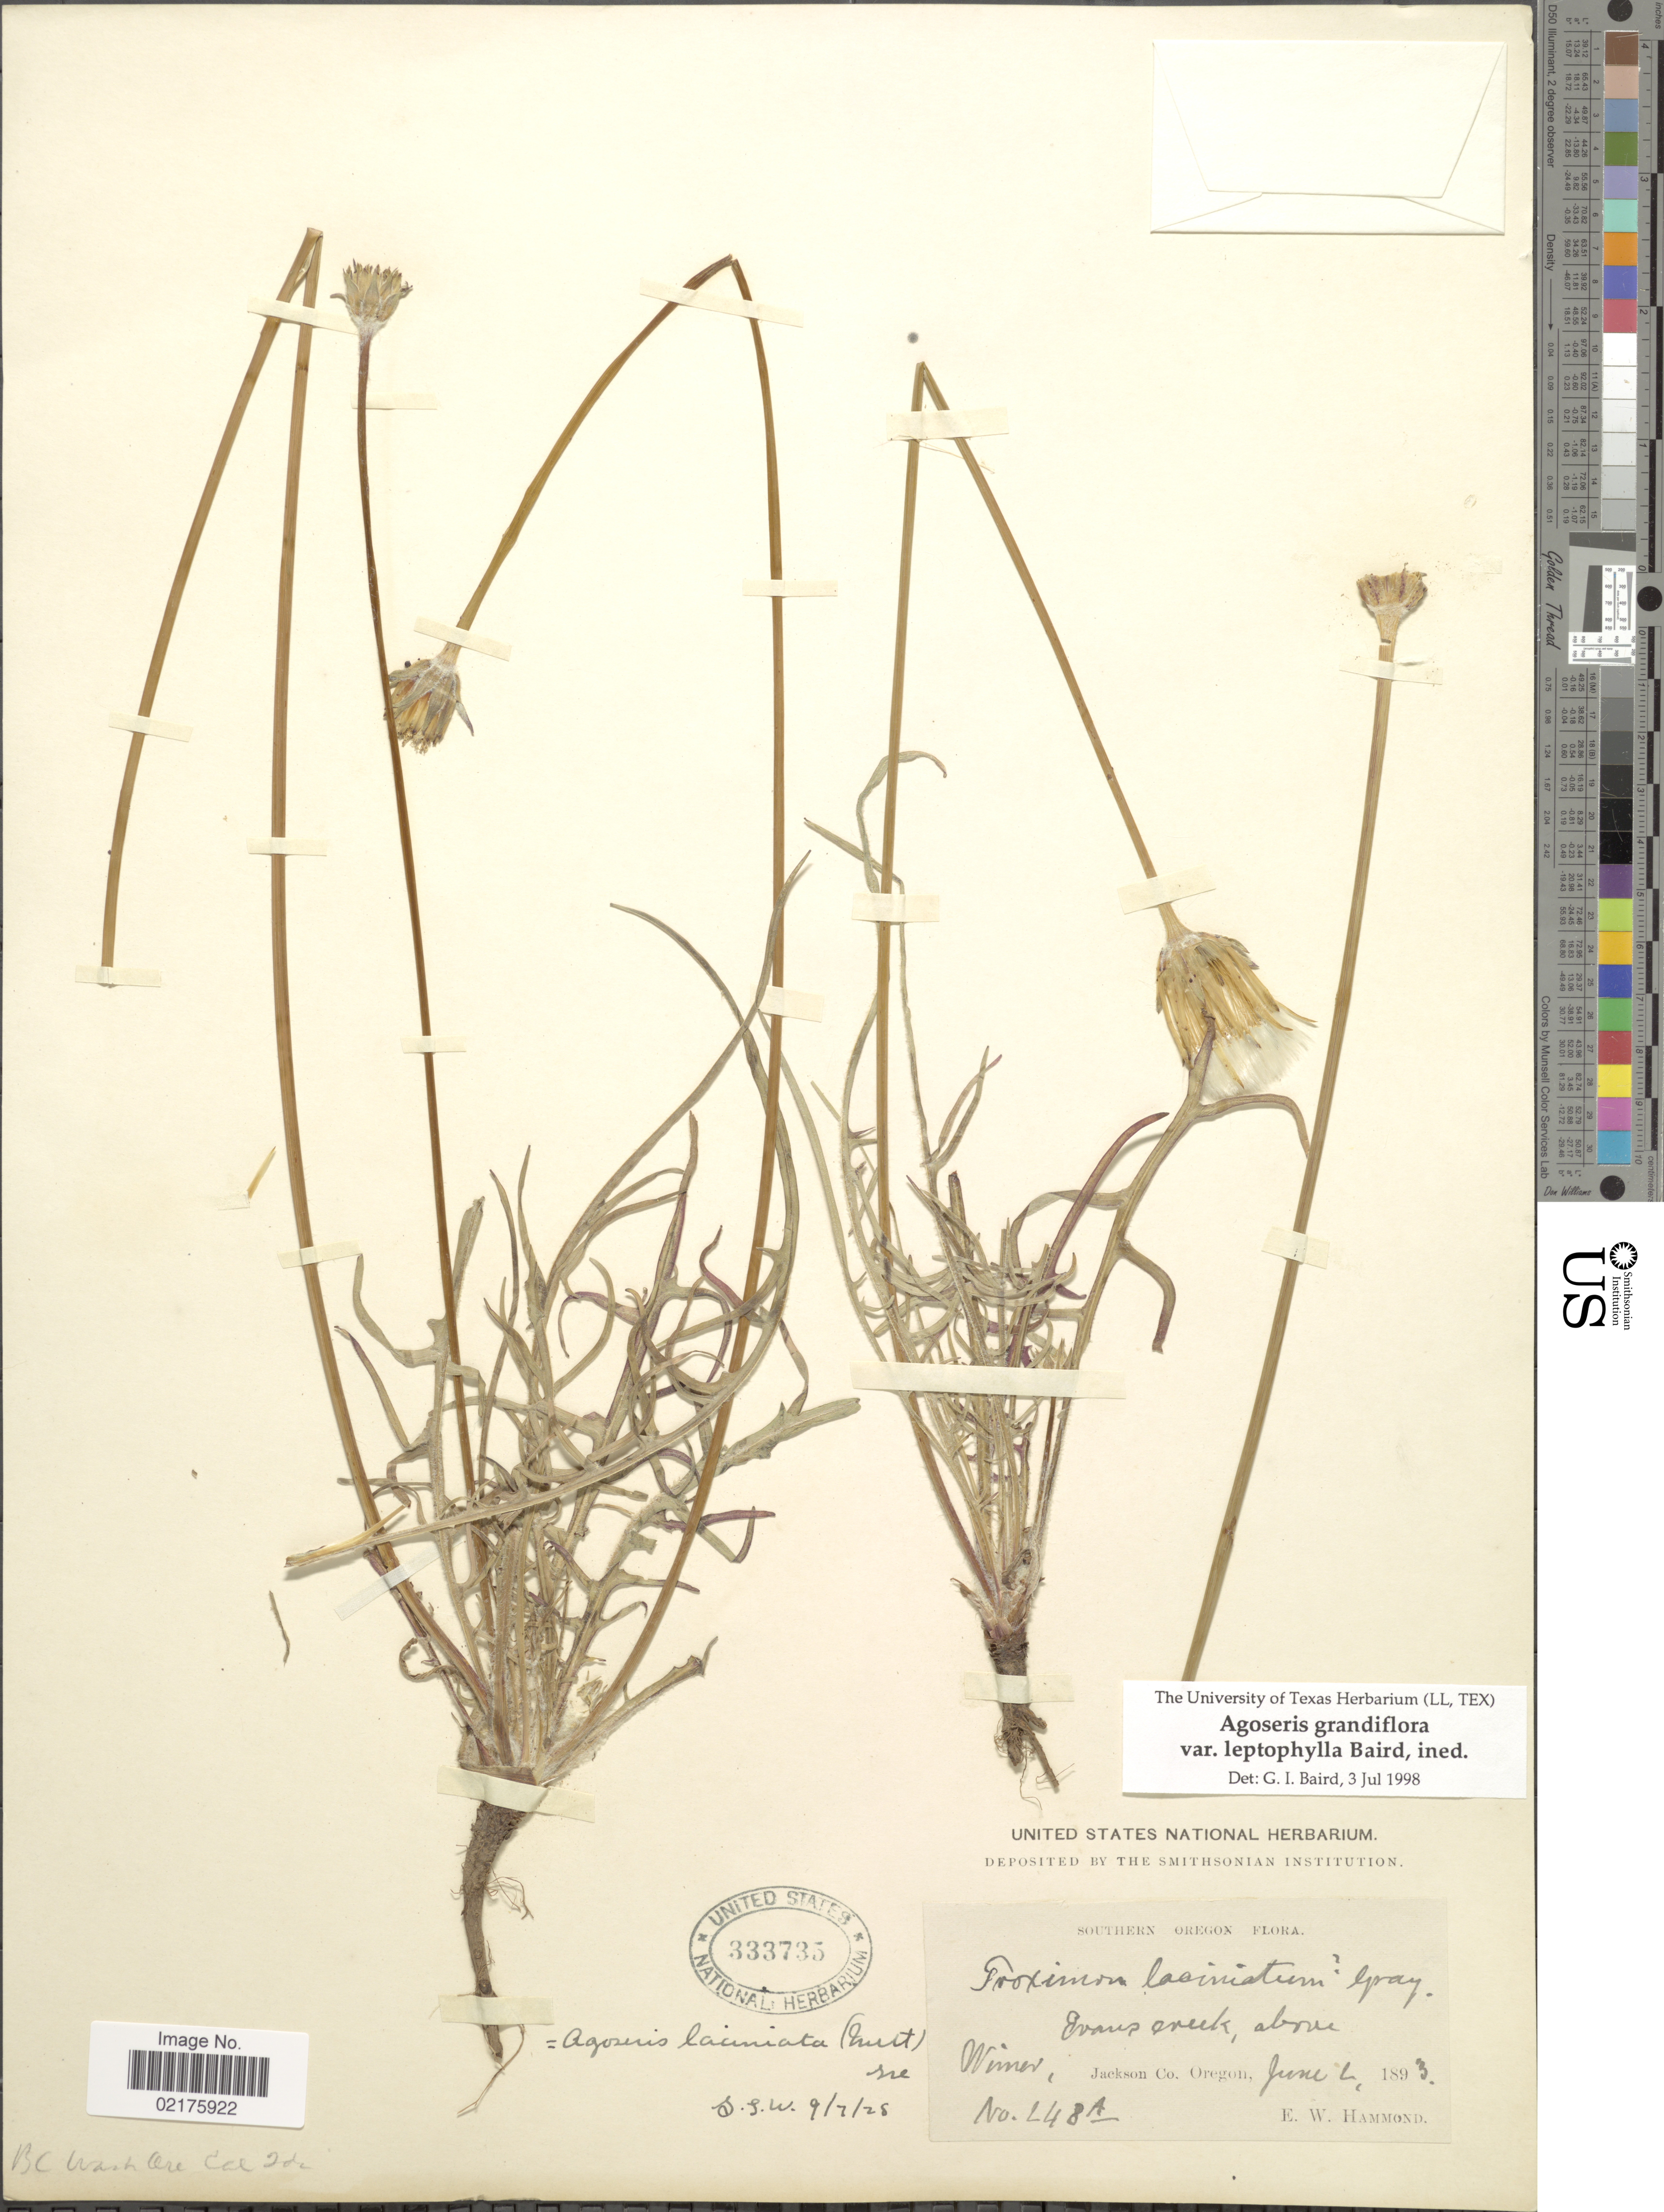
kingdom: Plantae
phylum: Tracheophyta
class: Magnoliopsida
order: Asterales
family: Asteraceae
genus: Agoseris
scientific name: Agoseris grandiflora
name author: (Nutt.) Greene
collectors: E. Hammond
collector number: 248A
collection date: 1893-06-02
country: United States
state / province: Oregon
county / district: Jackson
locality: Southern Oregon, Evans creek above Wimer, Jackson Co.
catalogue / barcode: US 33735